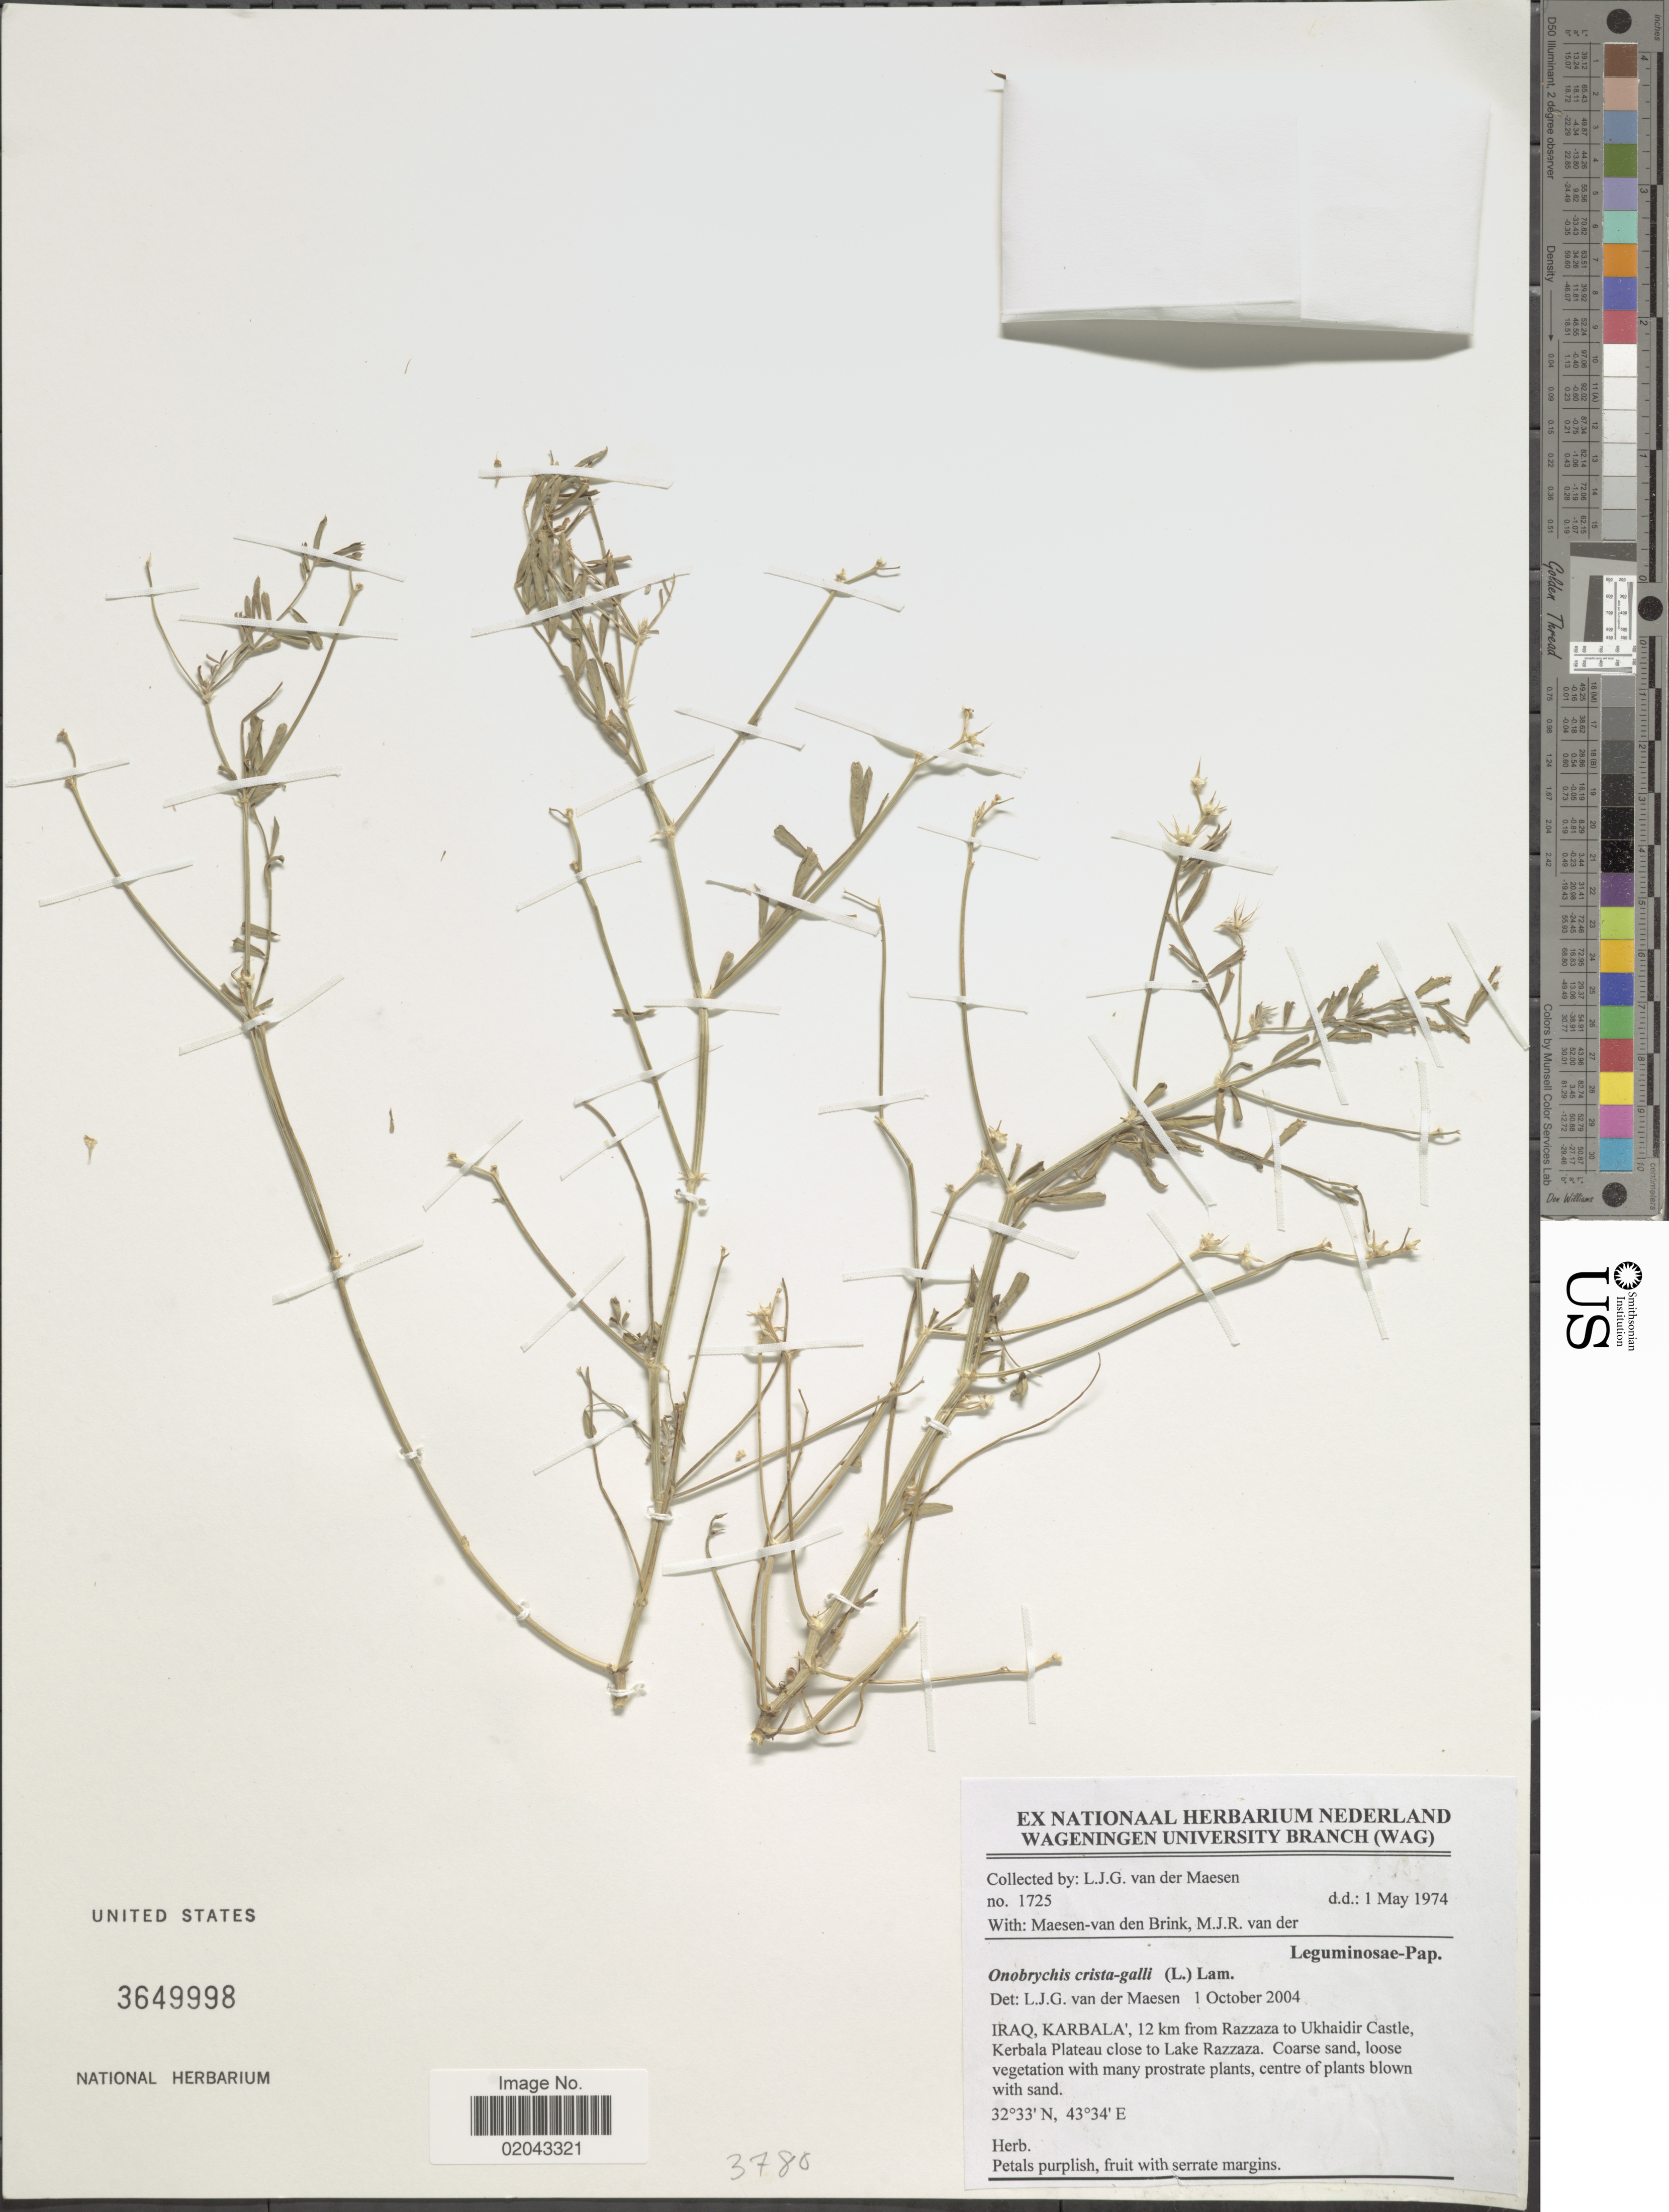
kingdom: Plantae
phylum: Tracheophyta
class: Magnoliopsida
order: Fabales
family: Fabaceae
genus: Onobrychis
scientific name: Onobrychis crista-galli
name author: (L.) Lam.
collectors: L. van der Maesen, M. Maesen-van den Brink & v. M. J. R.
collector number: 1725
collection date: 1974-05-01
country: Iraq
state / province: Al Karbala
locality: Karbala: 12 km from Razzaza to Ukhaidir Castle, Kerbala Plateau close to Lake Razzaza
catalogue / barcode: US 3649998